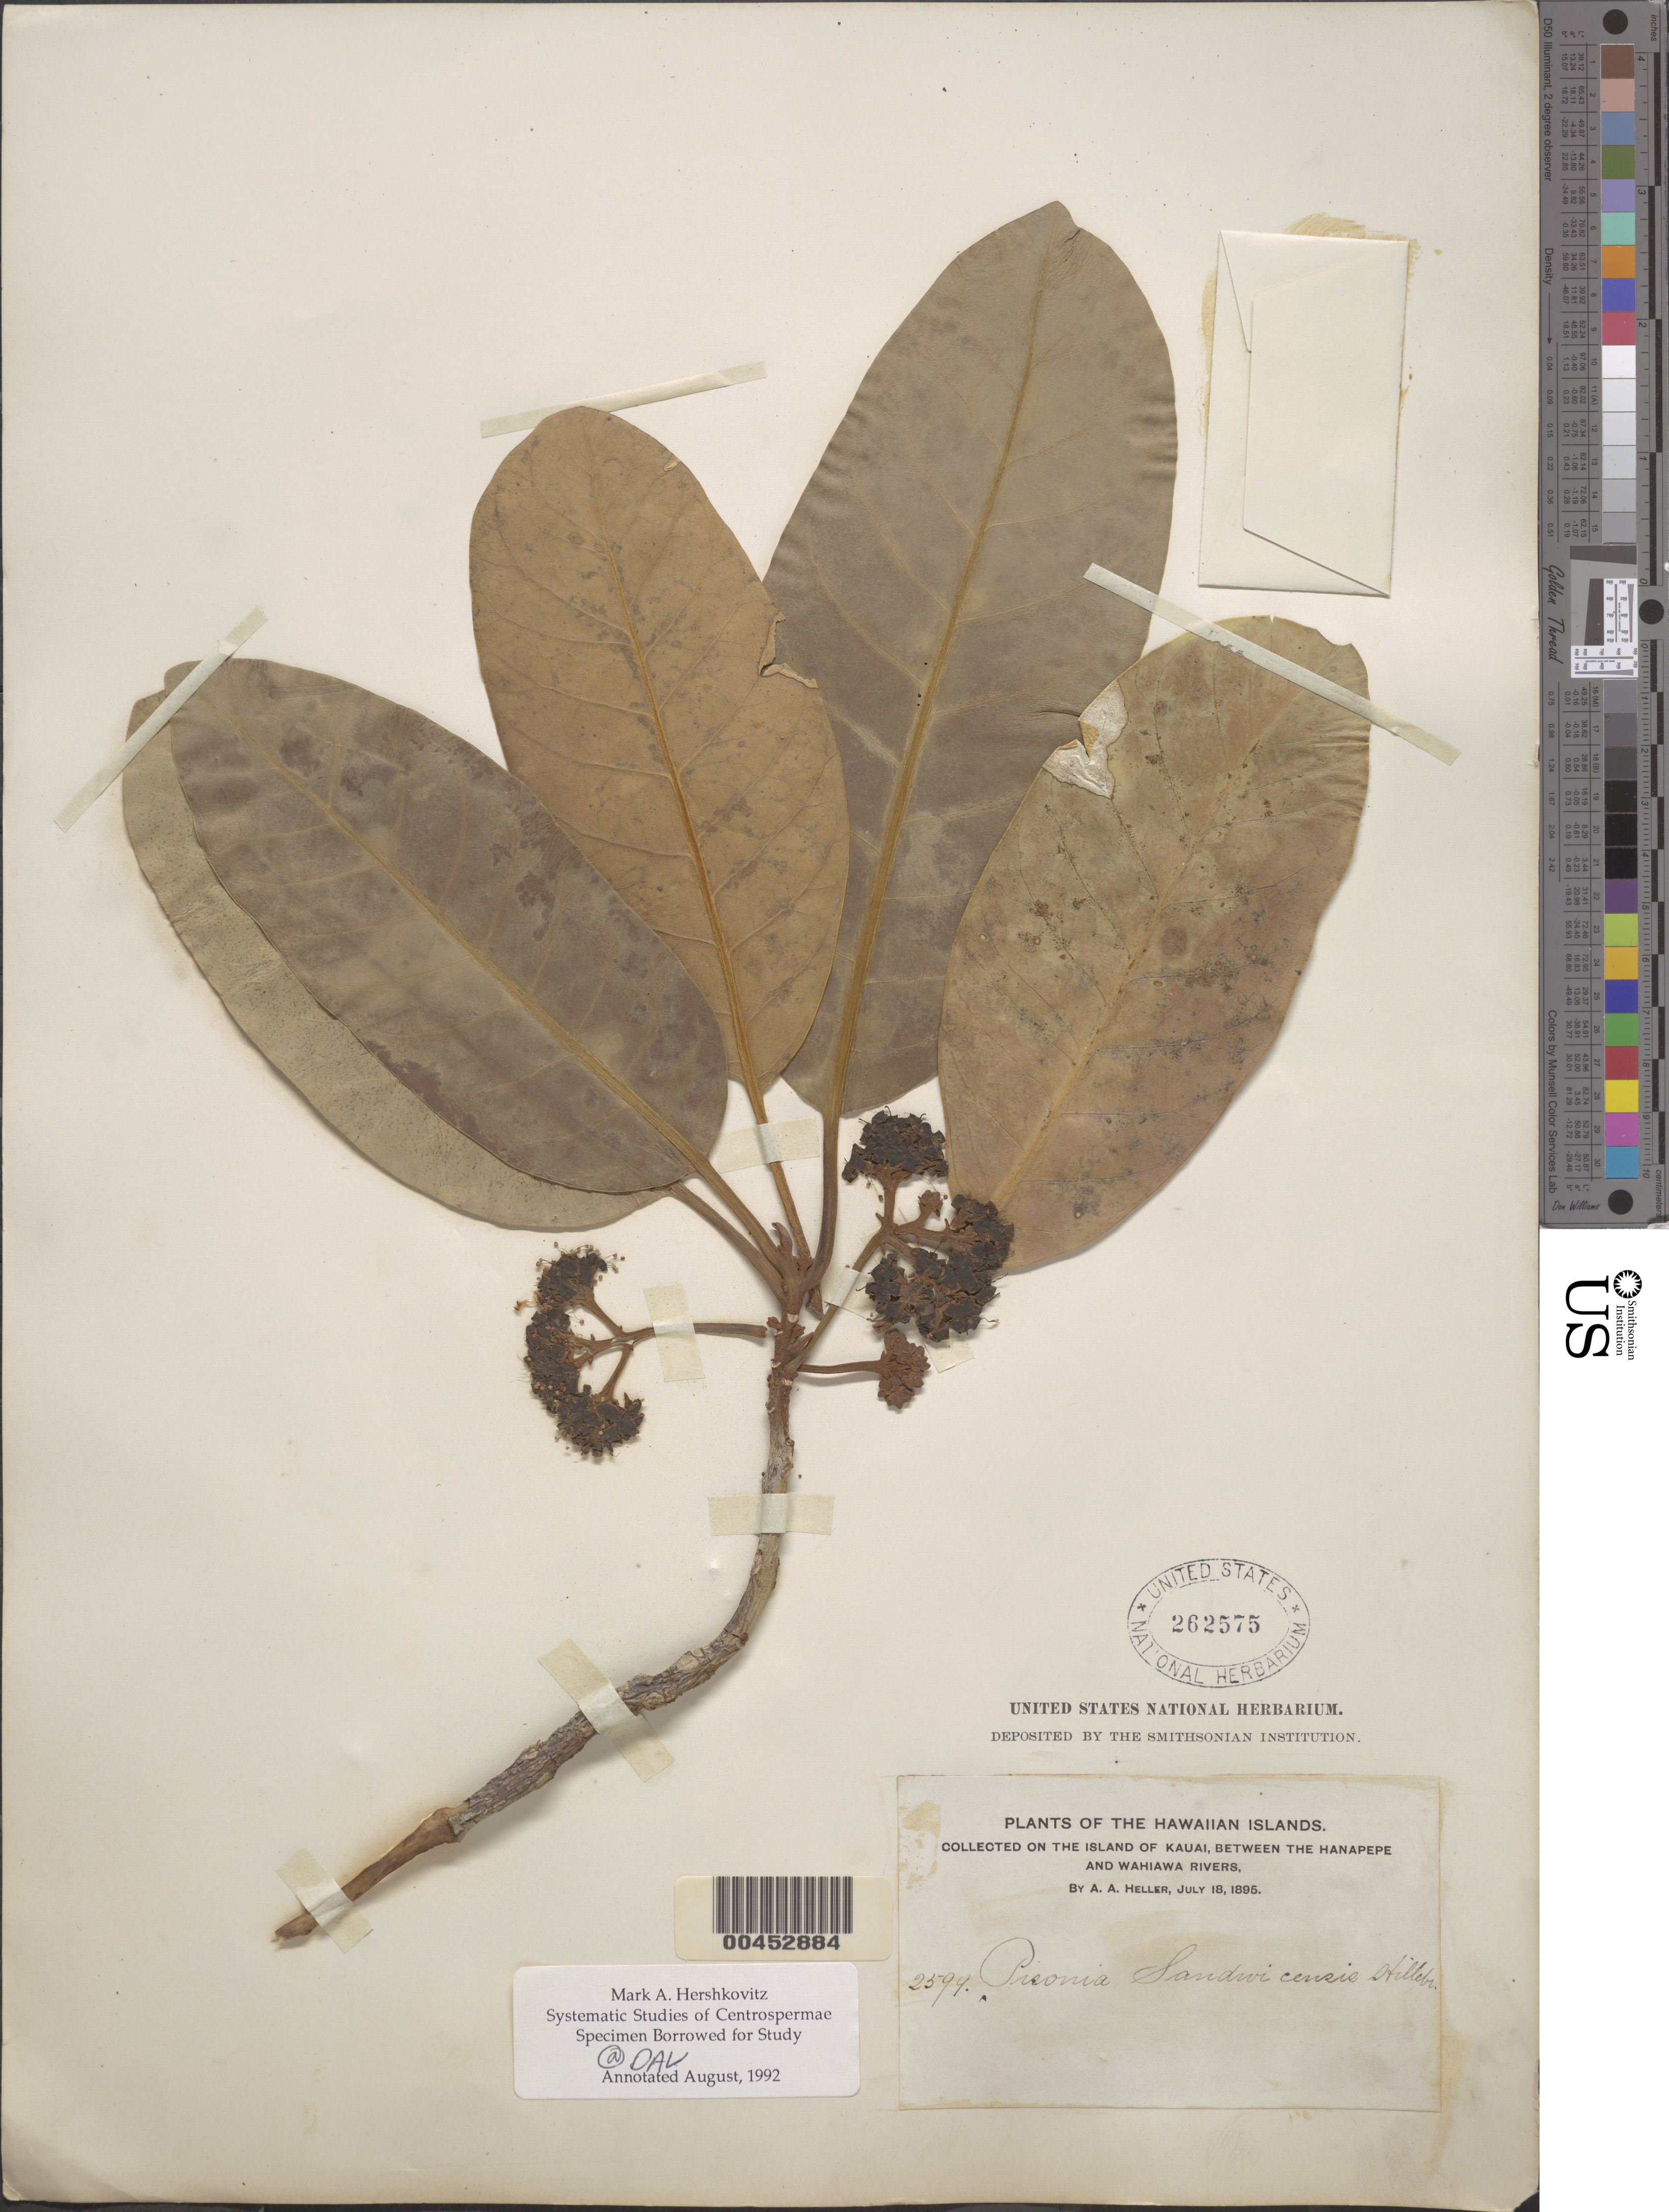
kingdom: Plantae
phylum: Tracheophyta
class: Magnoliopsida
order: Caryophyllales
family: Nyctaginaceae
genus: Rockia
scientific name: Rockia sandwicensis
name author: (Hillebr.) Heimerl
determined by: Wagner, W. L., (BOT), Smithsonian Institution - National Museum of Natural History (UNITED STATES)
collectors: A. A. Heller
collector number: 2599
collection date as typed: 18 Jul 1895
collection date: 1895-07-18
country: United States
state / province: Hawaii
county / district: Kauai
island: Kaua'i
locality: between the Hanapepe and Wahiawa Rivers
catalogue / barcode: US 262575